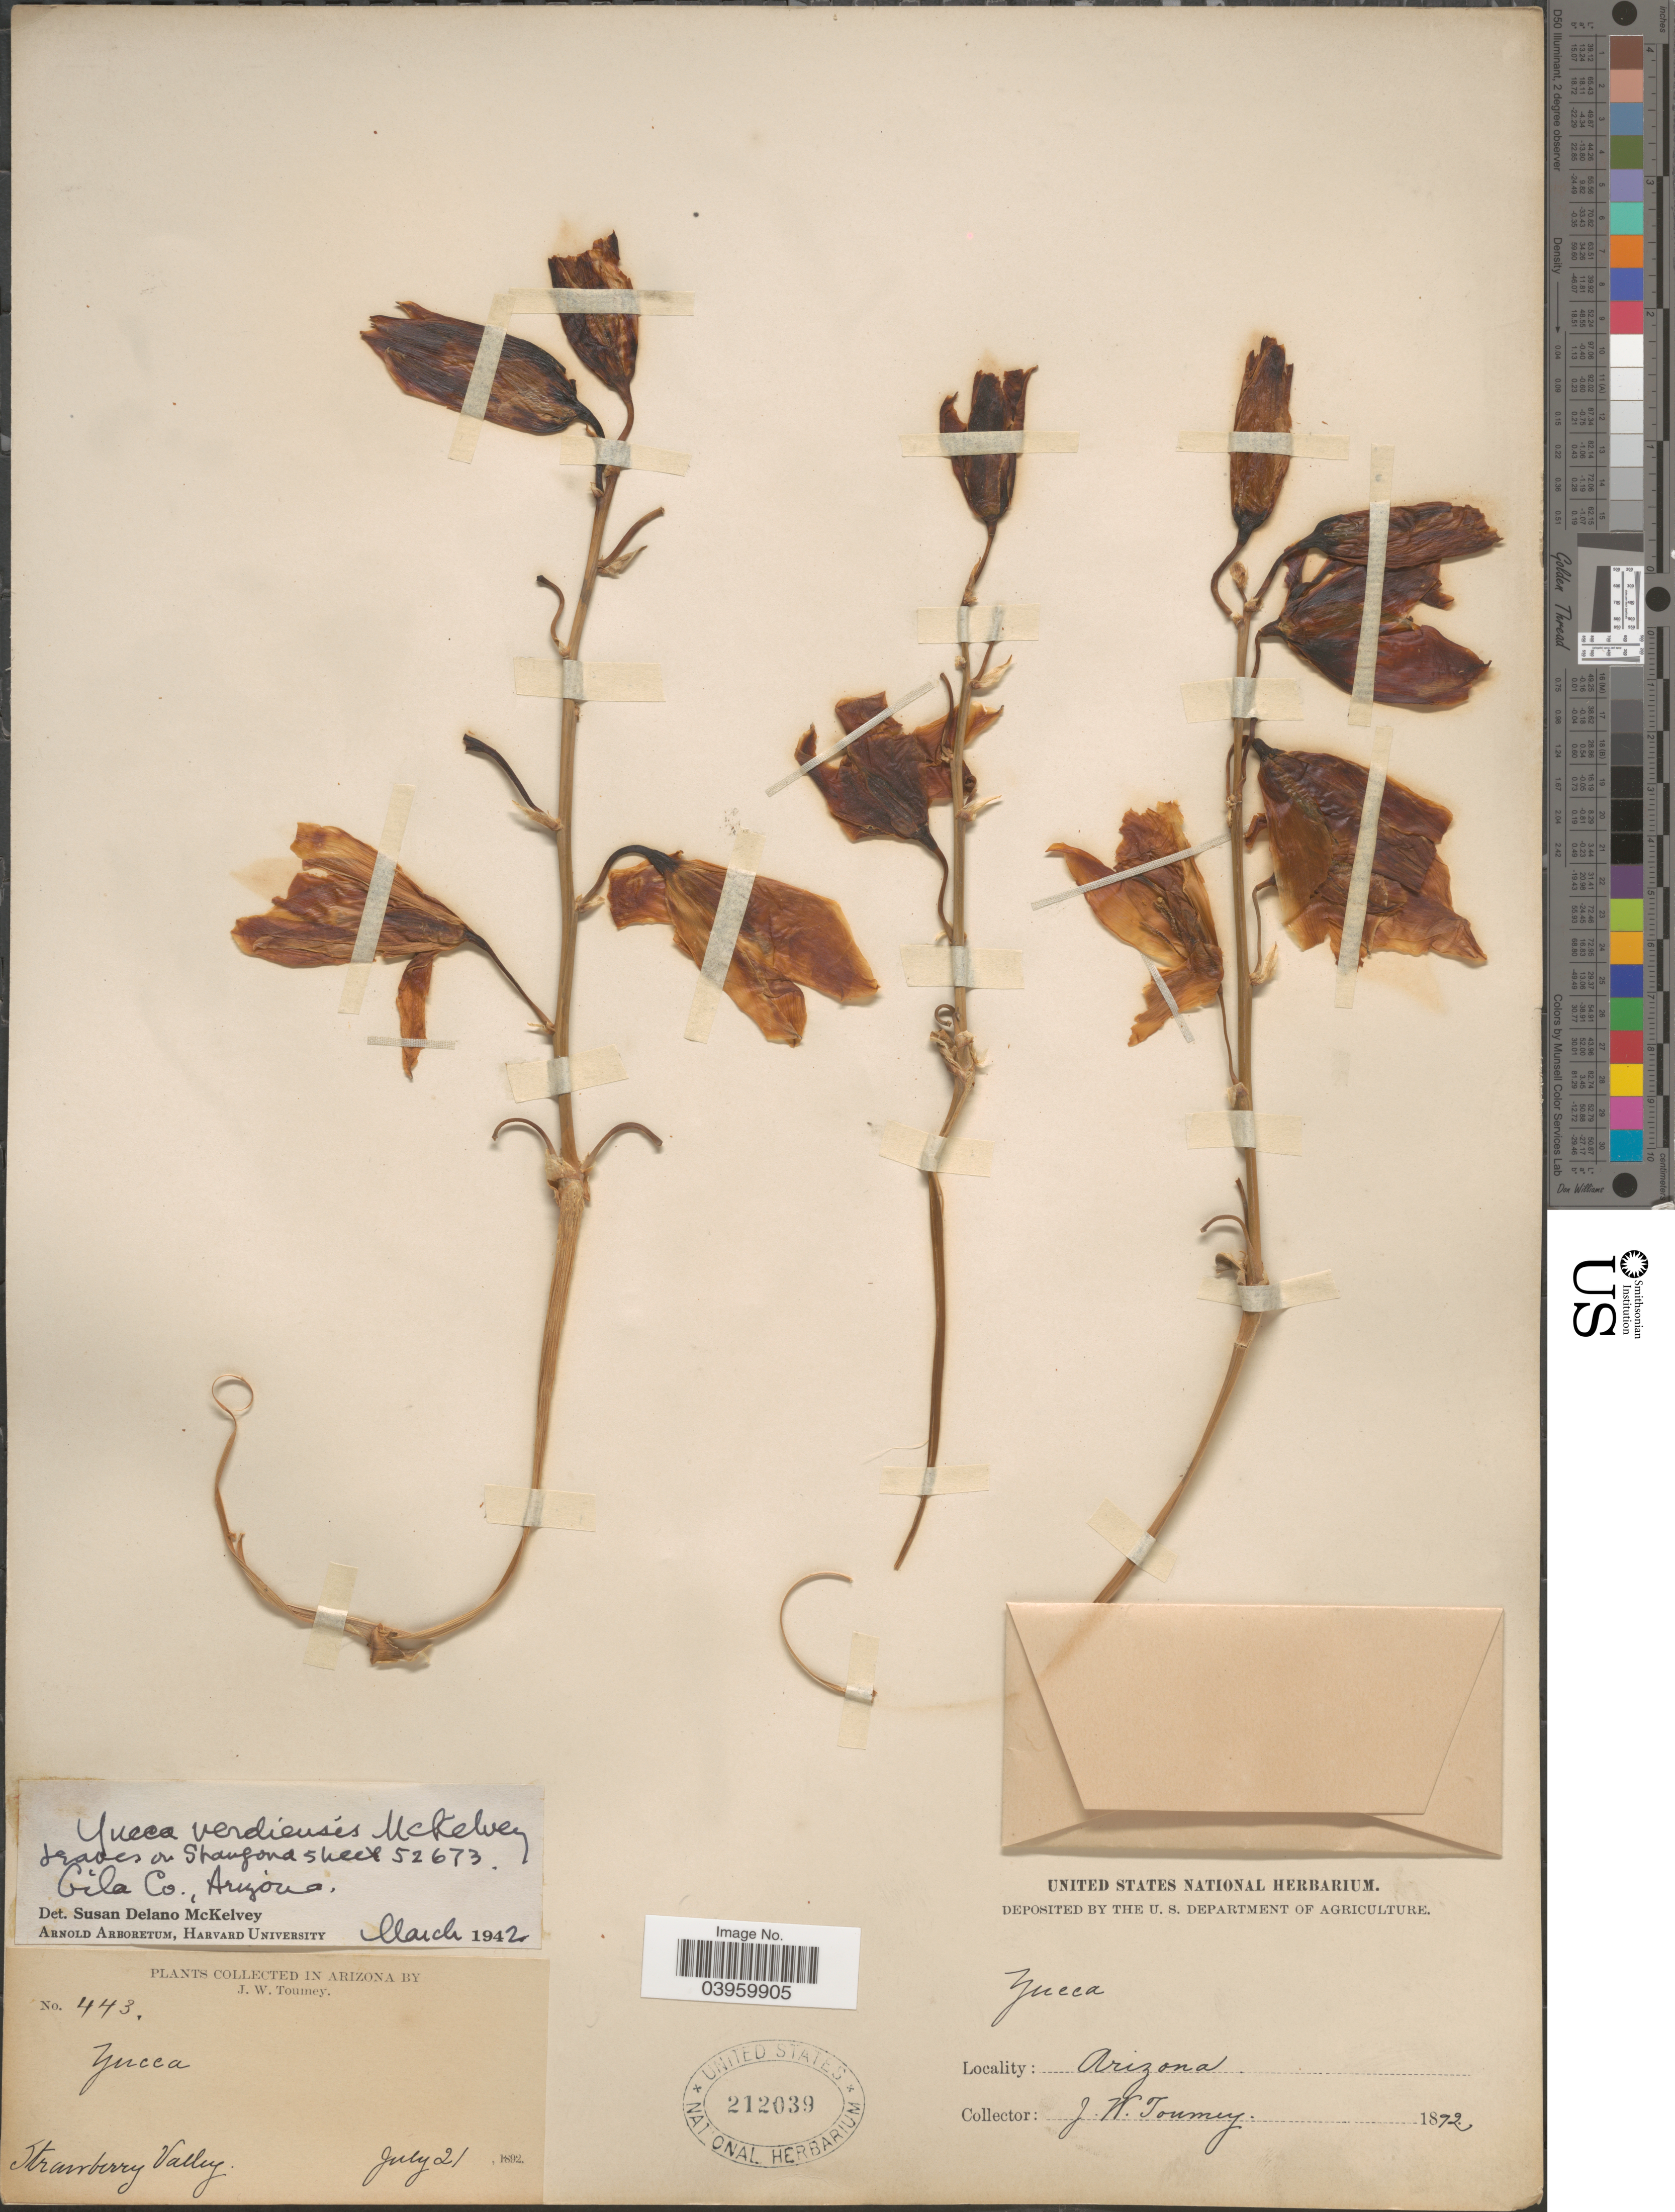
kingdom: Plantae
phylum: Tracheophyta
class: Liliopsida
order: Asparagales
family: Asparagaceae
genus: Yucca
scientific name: Yucca elata var. verdiensis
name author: (McKelvey) Reveal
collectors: J. W. Toumey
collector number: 443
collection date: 1892-07-21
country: United States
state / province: Arizona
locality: Strawberry Valley.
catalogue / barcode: US 212039